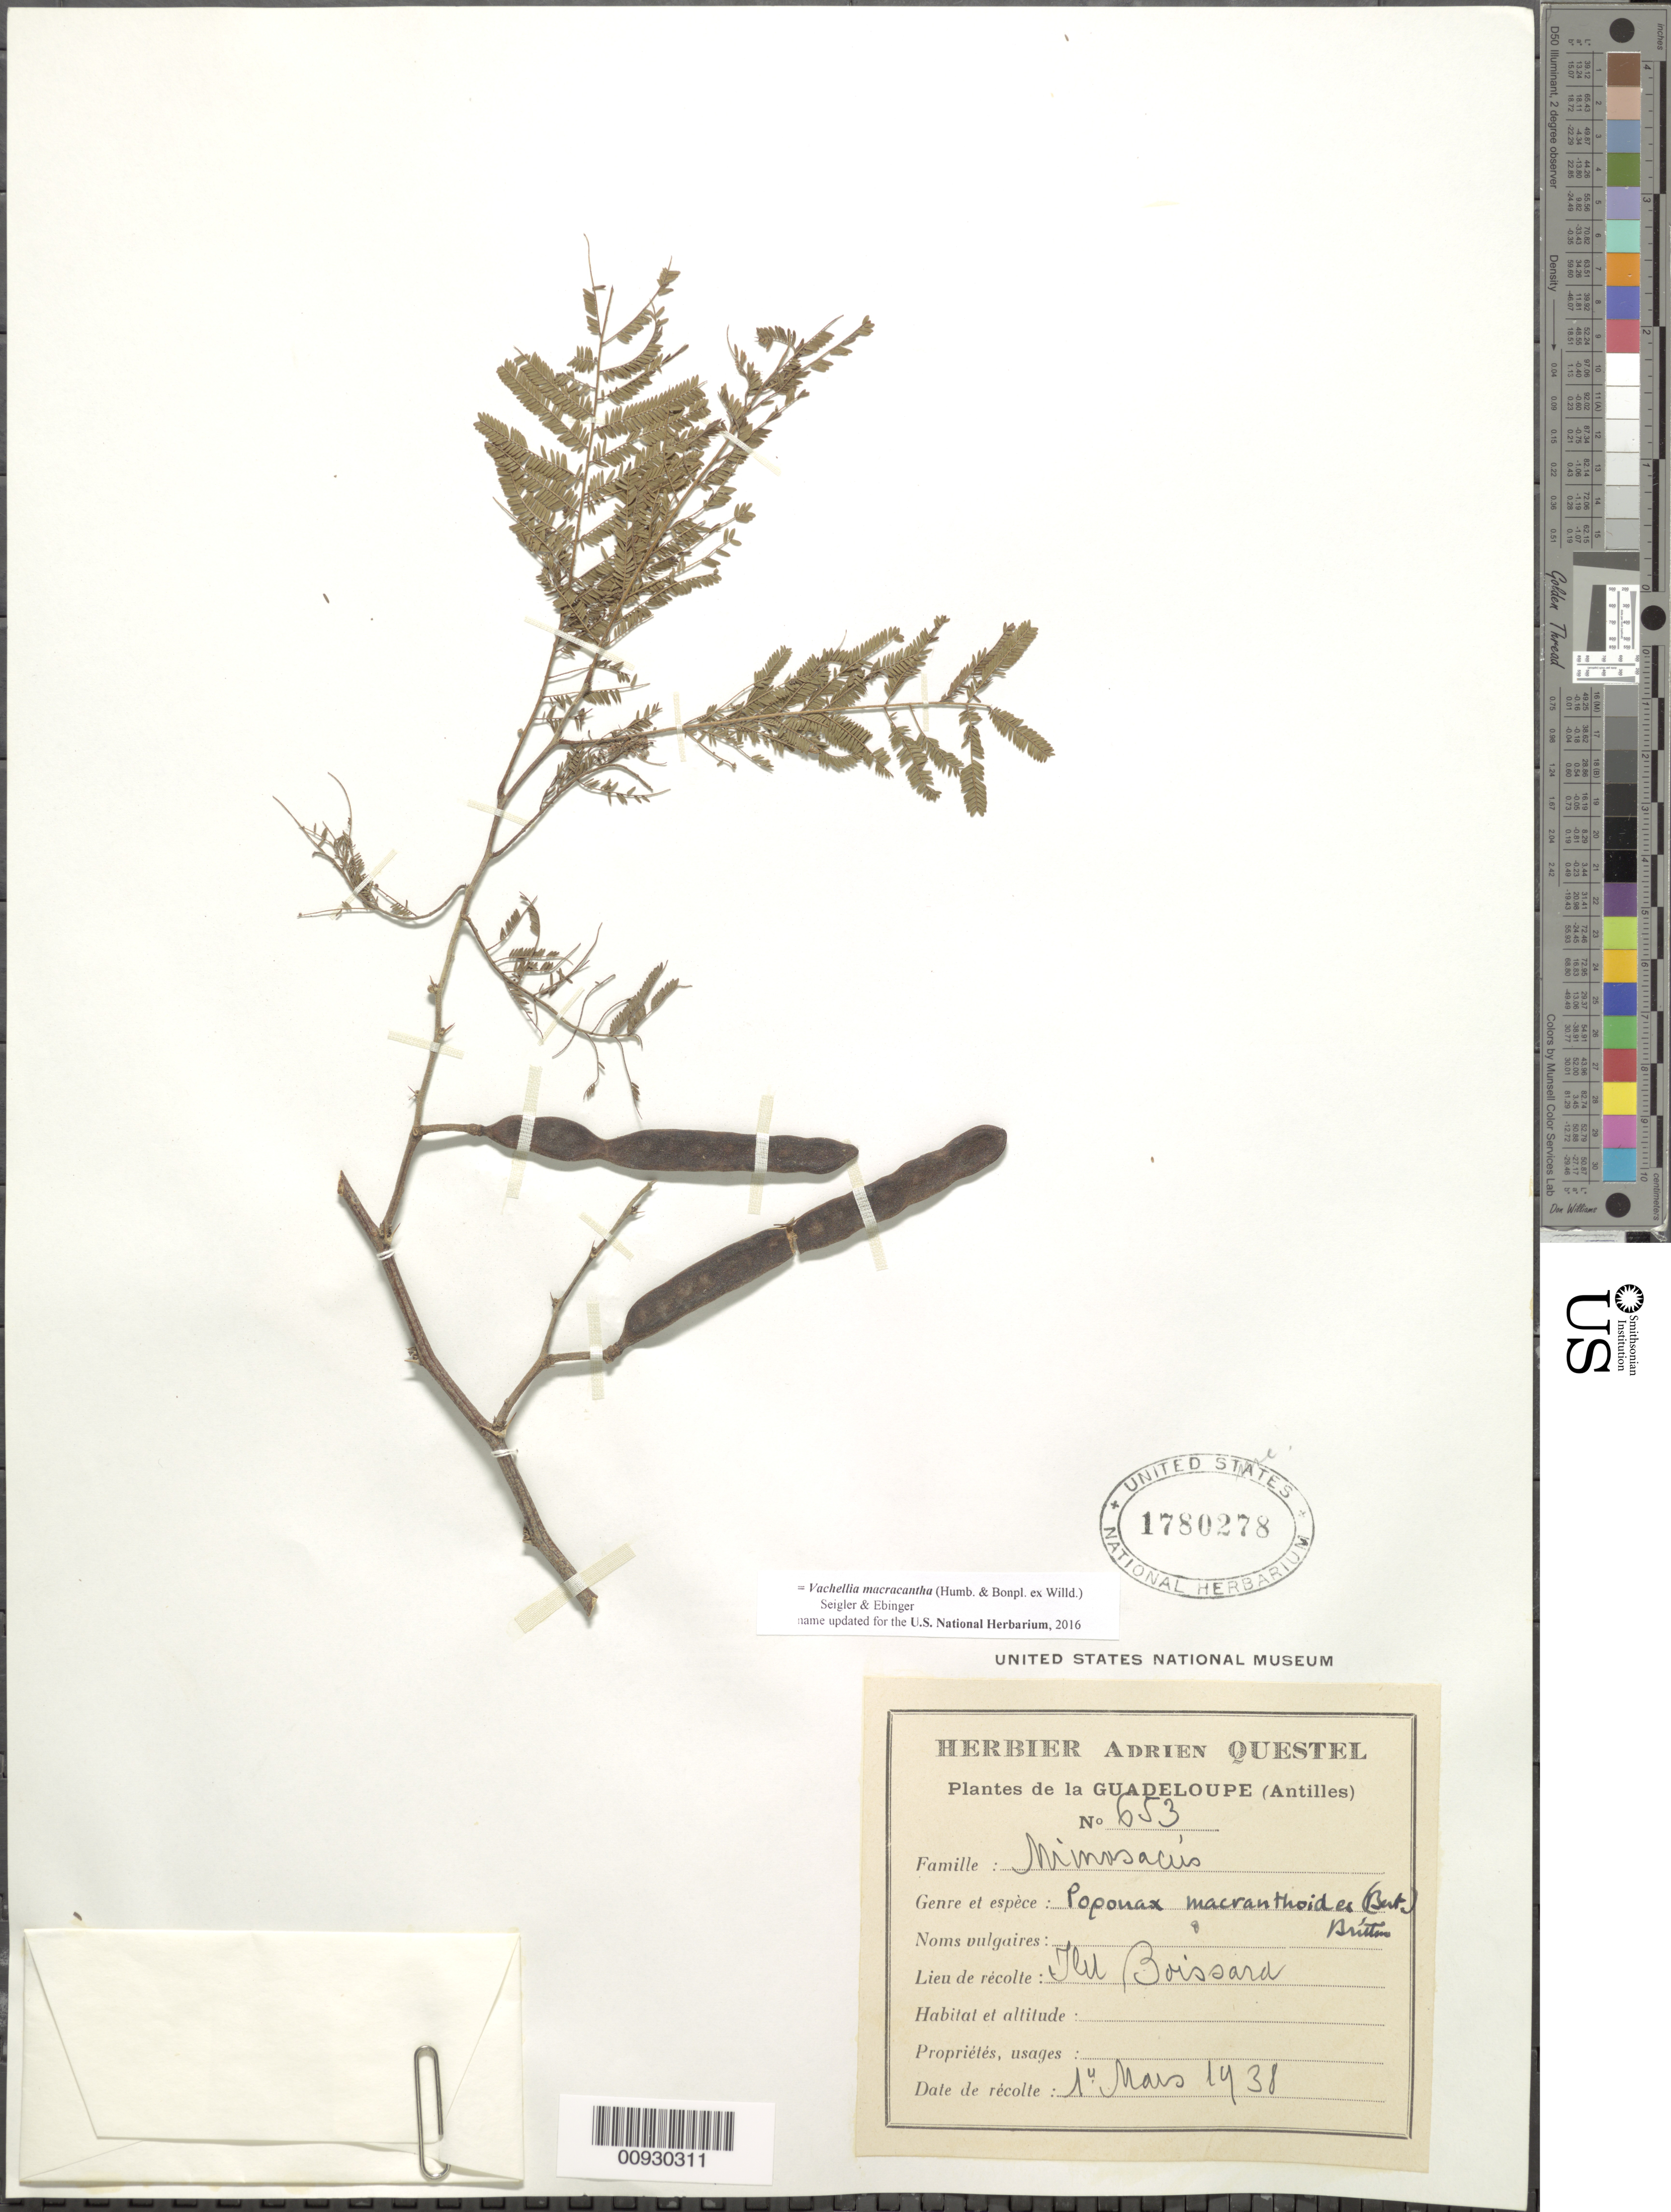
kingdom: Plantae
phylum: Tracheophyta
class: Magnoliopsida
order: Fabales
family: Fabaceae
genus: Vachellia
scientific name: Vachellia macracantha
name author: (Humb. & Bonpl. ex Willd.) Seigler & Ebinger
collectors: A. Questel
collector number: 653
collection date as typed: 01 Mar 1938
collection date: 1938-03-01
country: Guadeloupe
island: Basse Terre [Guadeloupe]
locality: Flu Boissard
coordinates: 0 N, 0 E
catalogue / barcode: US 1780278